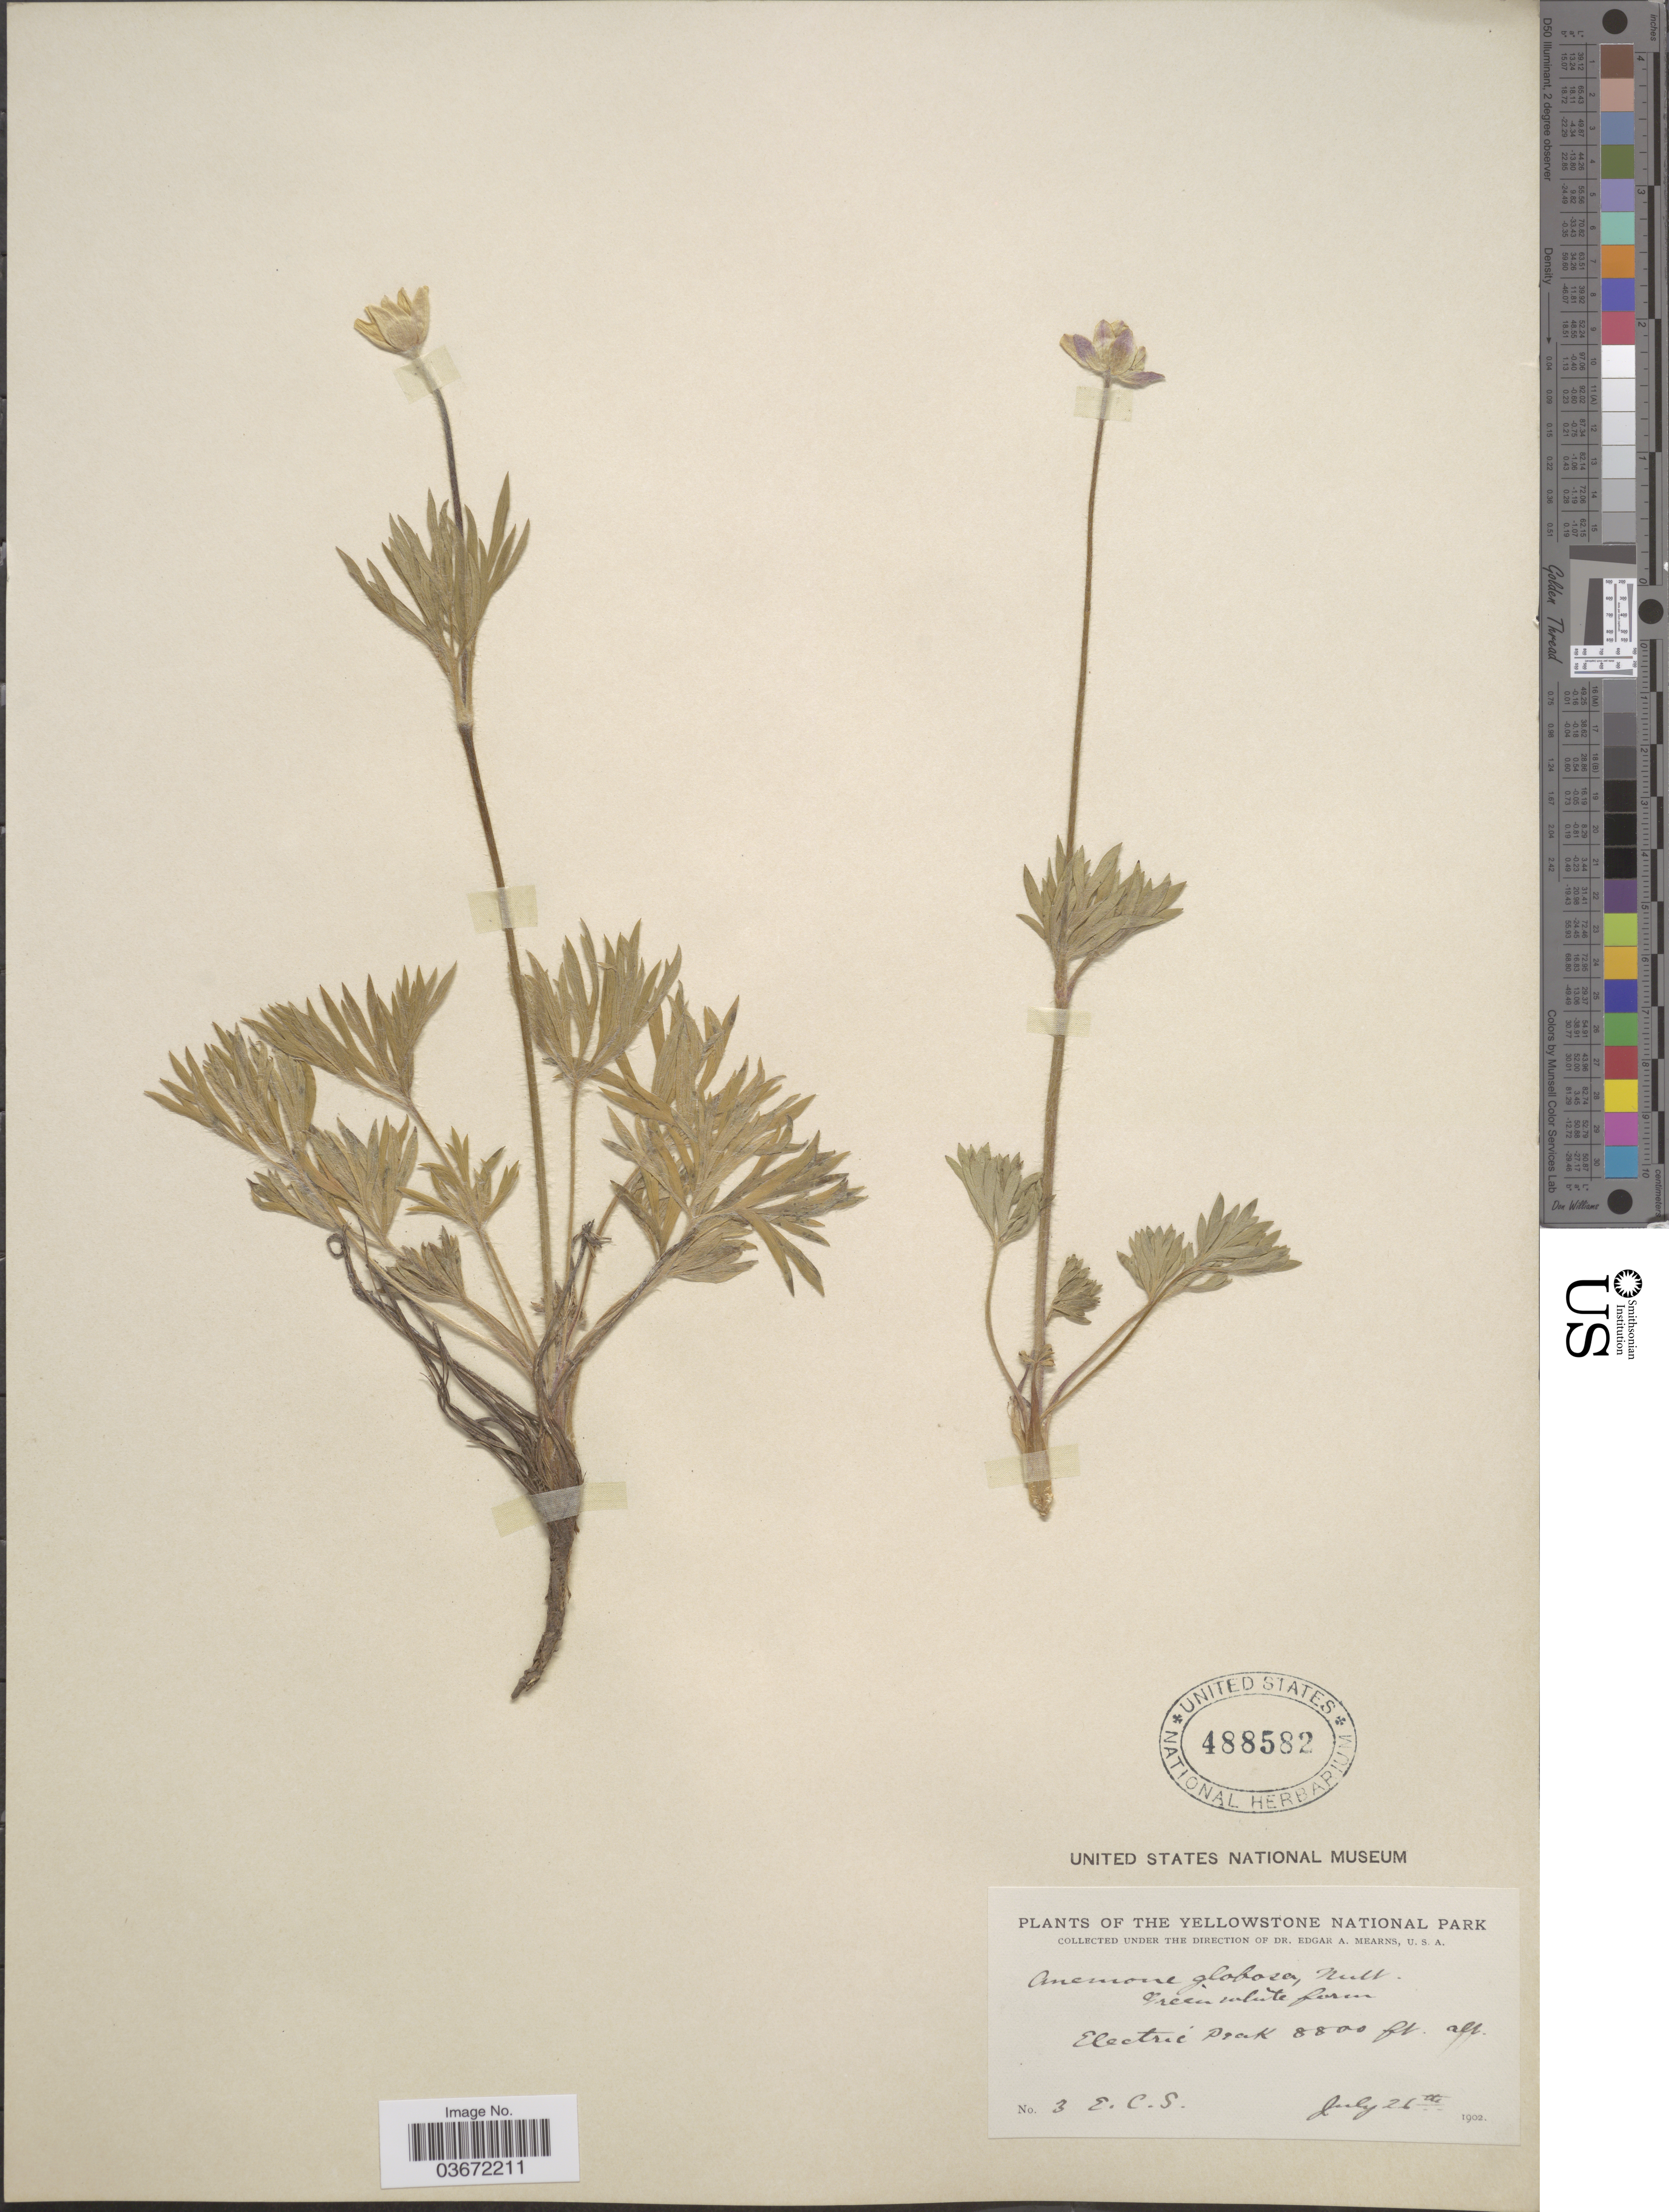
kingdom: Plantae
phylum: Tracheophyta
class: Magnoliopsida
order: Ranunculales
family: Ranunculaceae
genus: Anemone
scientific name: Anemone globosa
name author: (Torr. & A. Gray) Nutt. ex A. Heller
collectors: E. C. Smith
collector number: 3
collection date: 1902-07-26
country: United States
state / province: Montana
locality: The Yellowstone National Park. Electric Peak.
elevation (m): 2682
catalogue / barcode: US 488582